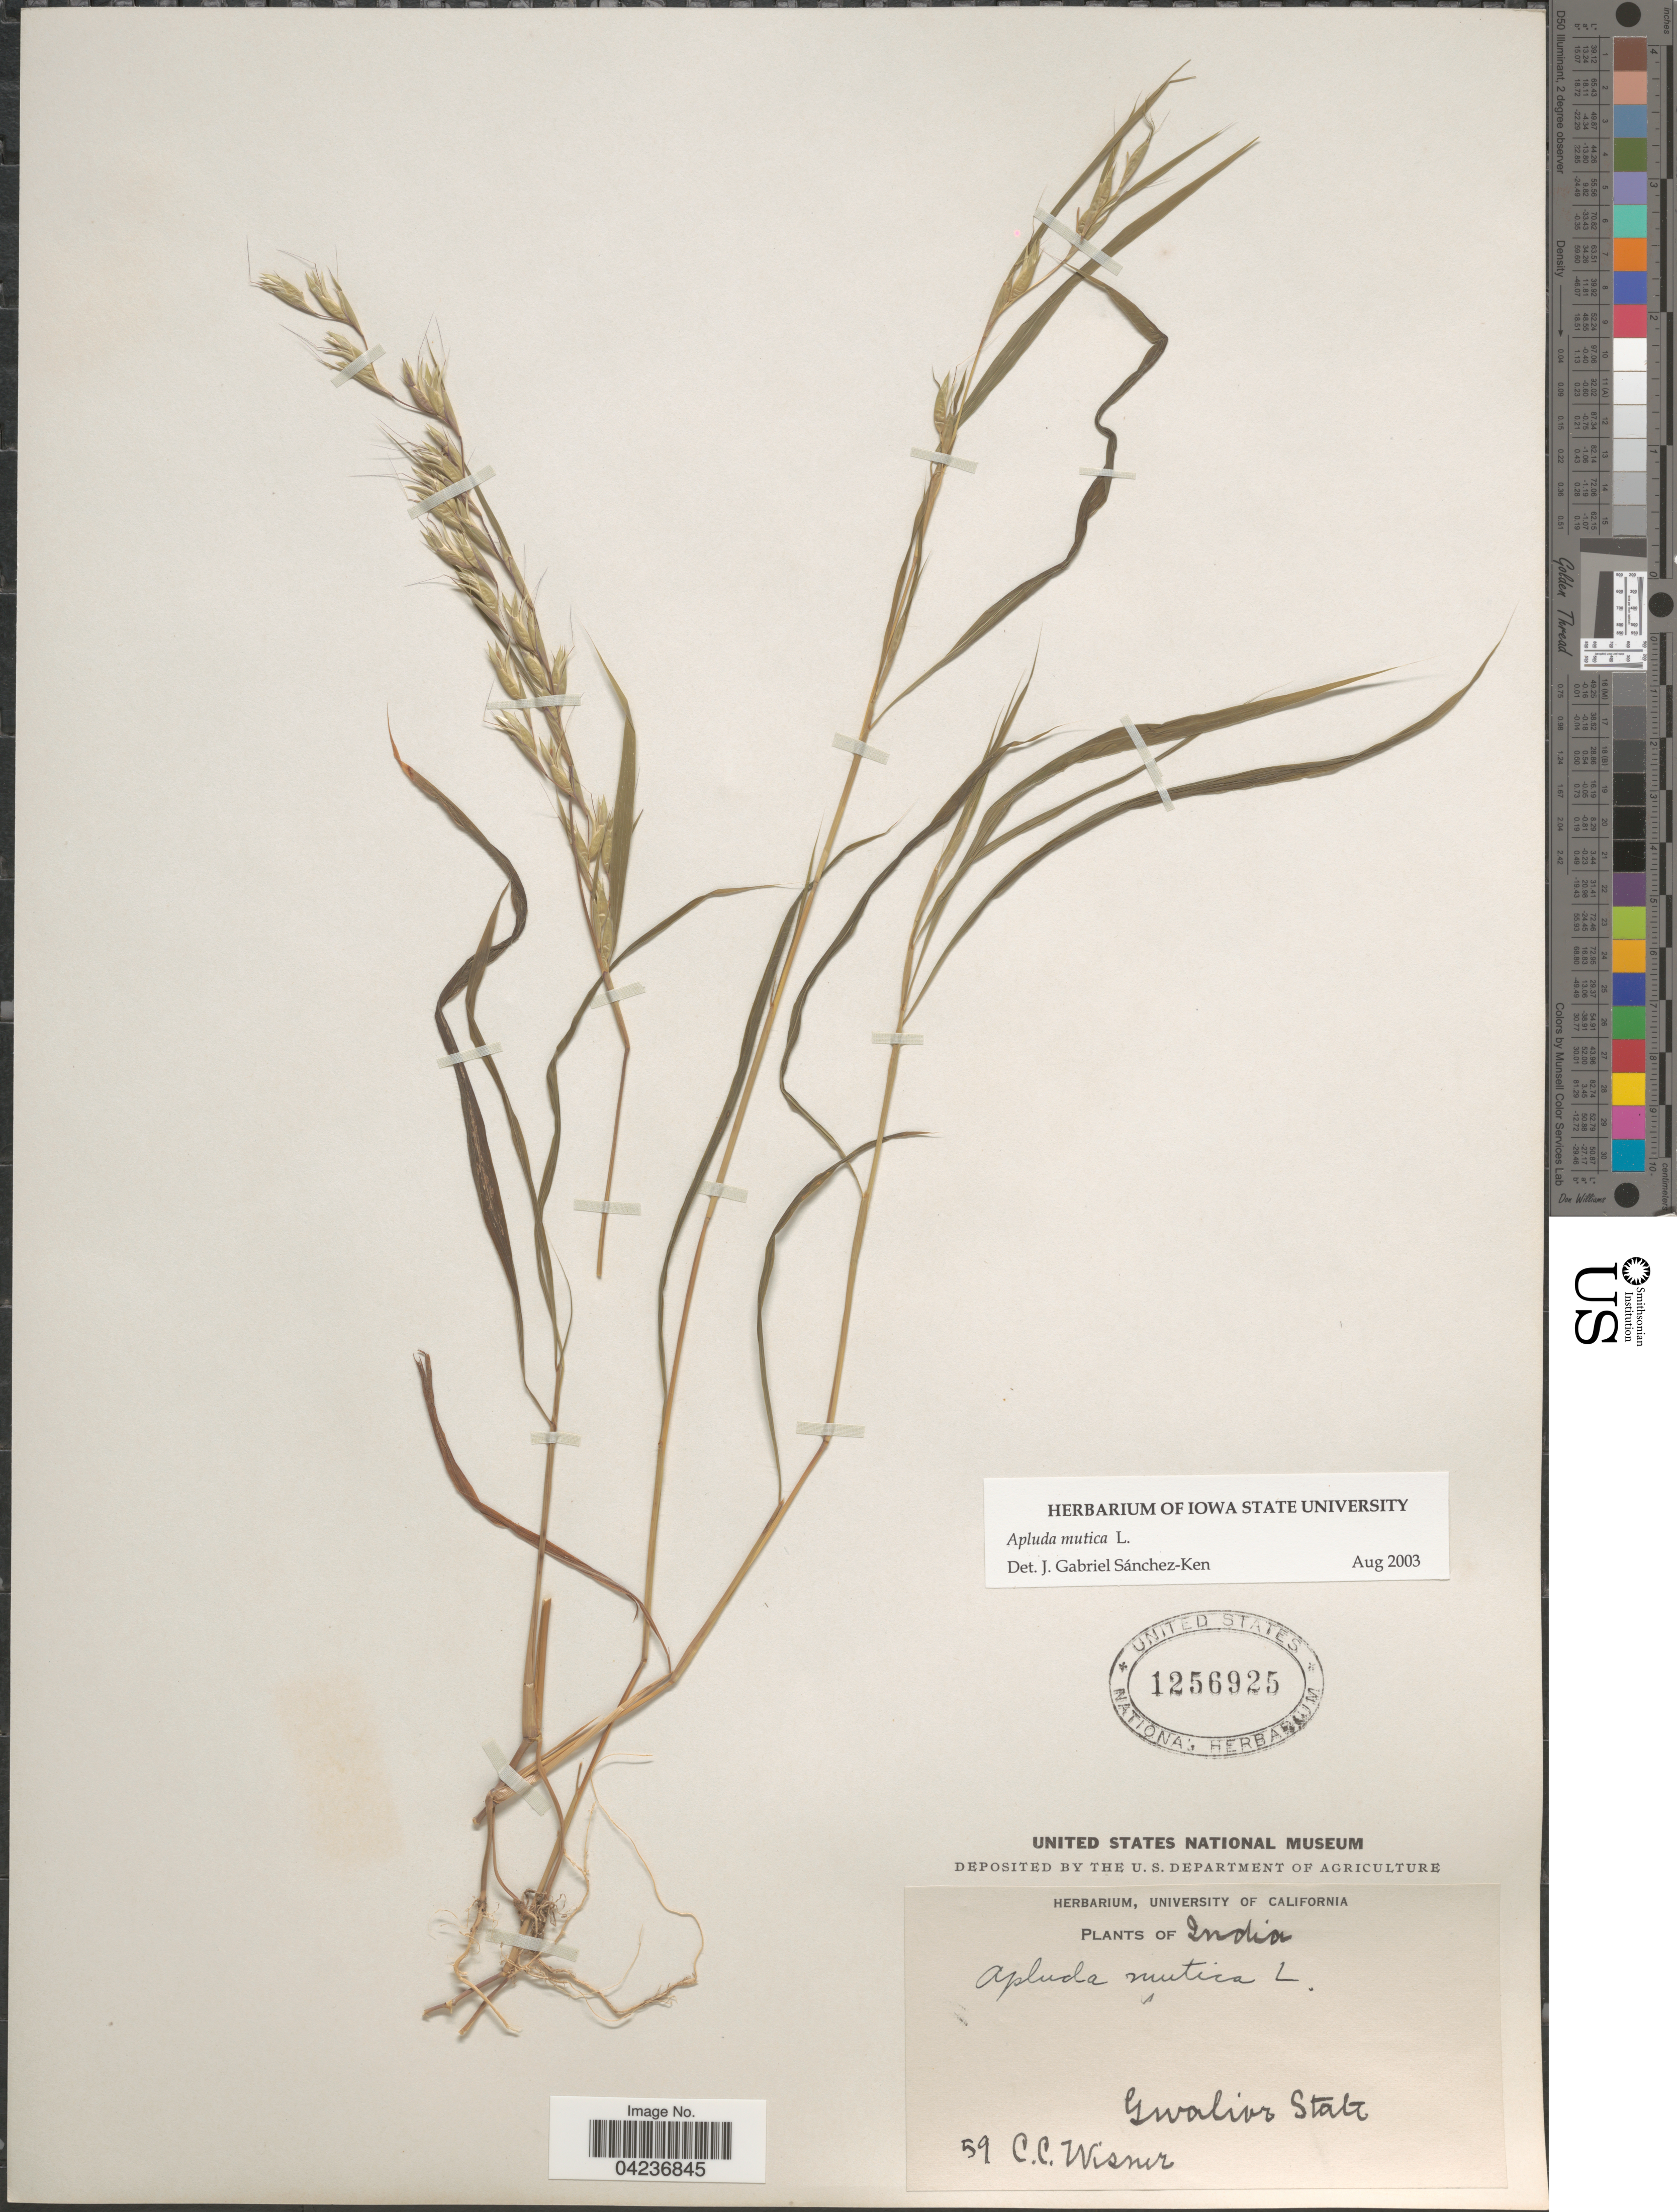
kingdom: Plantae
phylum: Tracheophyta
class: Liliopsida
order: Poales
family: Poaceae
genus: Apluda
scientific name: Apluda mutica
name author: L.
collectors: C. Wisner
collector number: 59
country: India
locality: Gwalior State.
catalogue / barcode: US 1256925